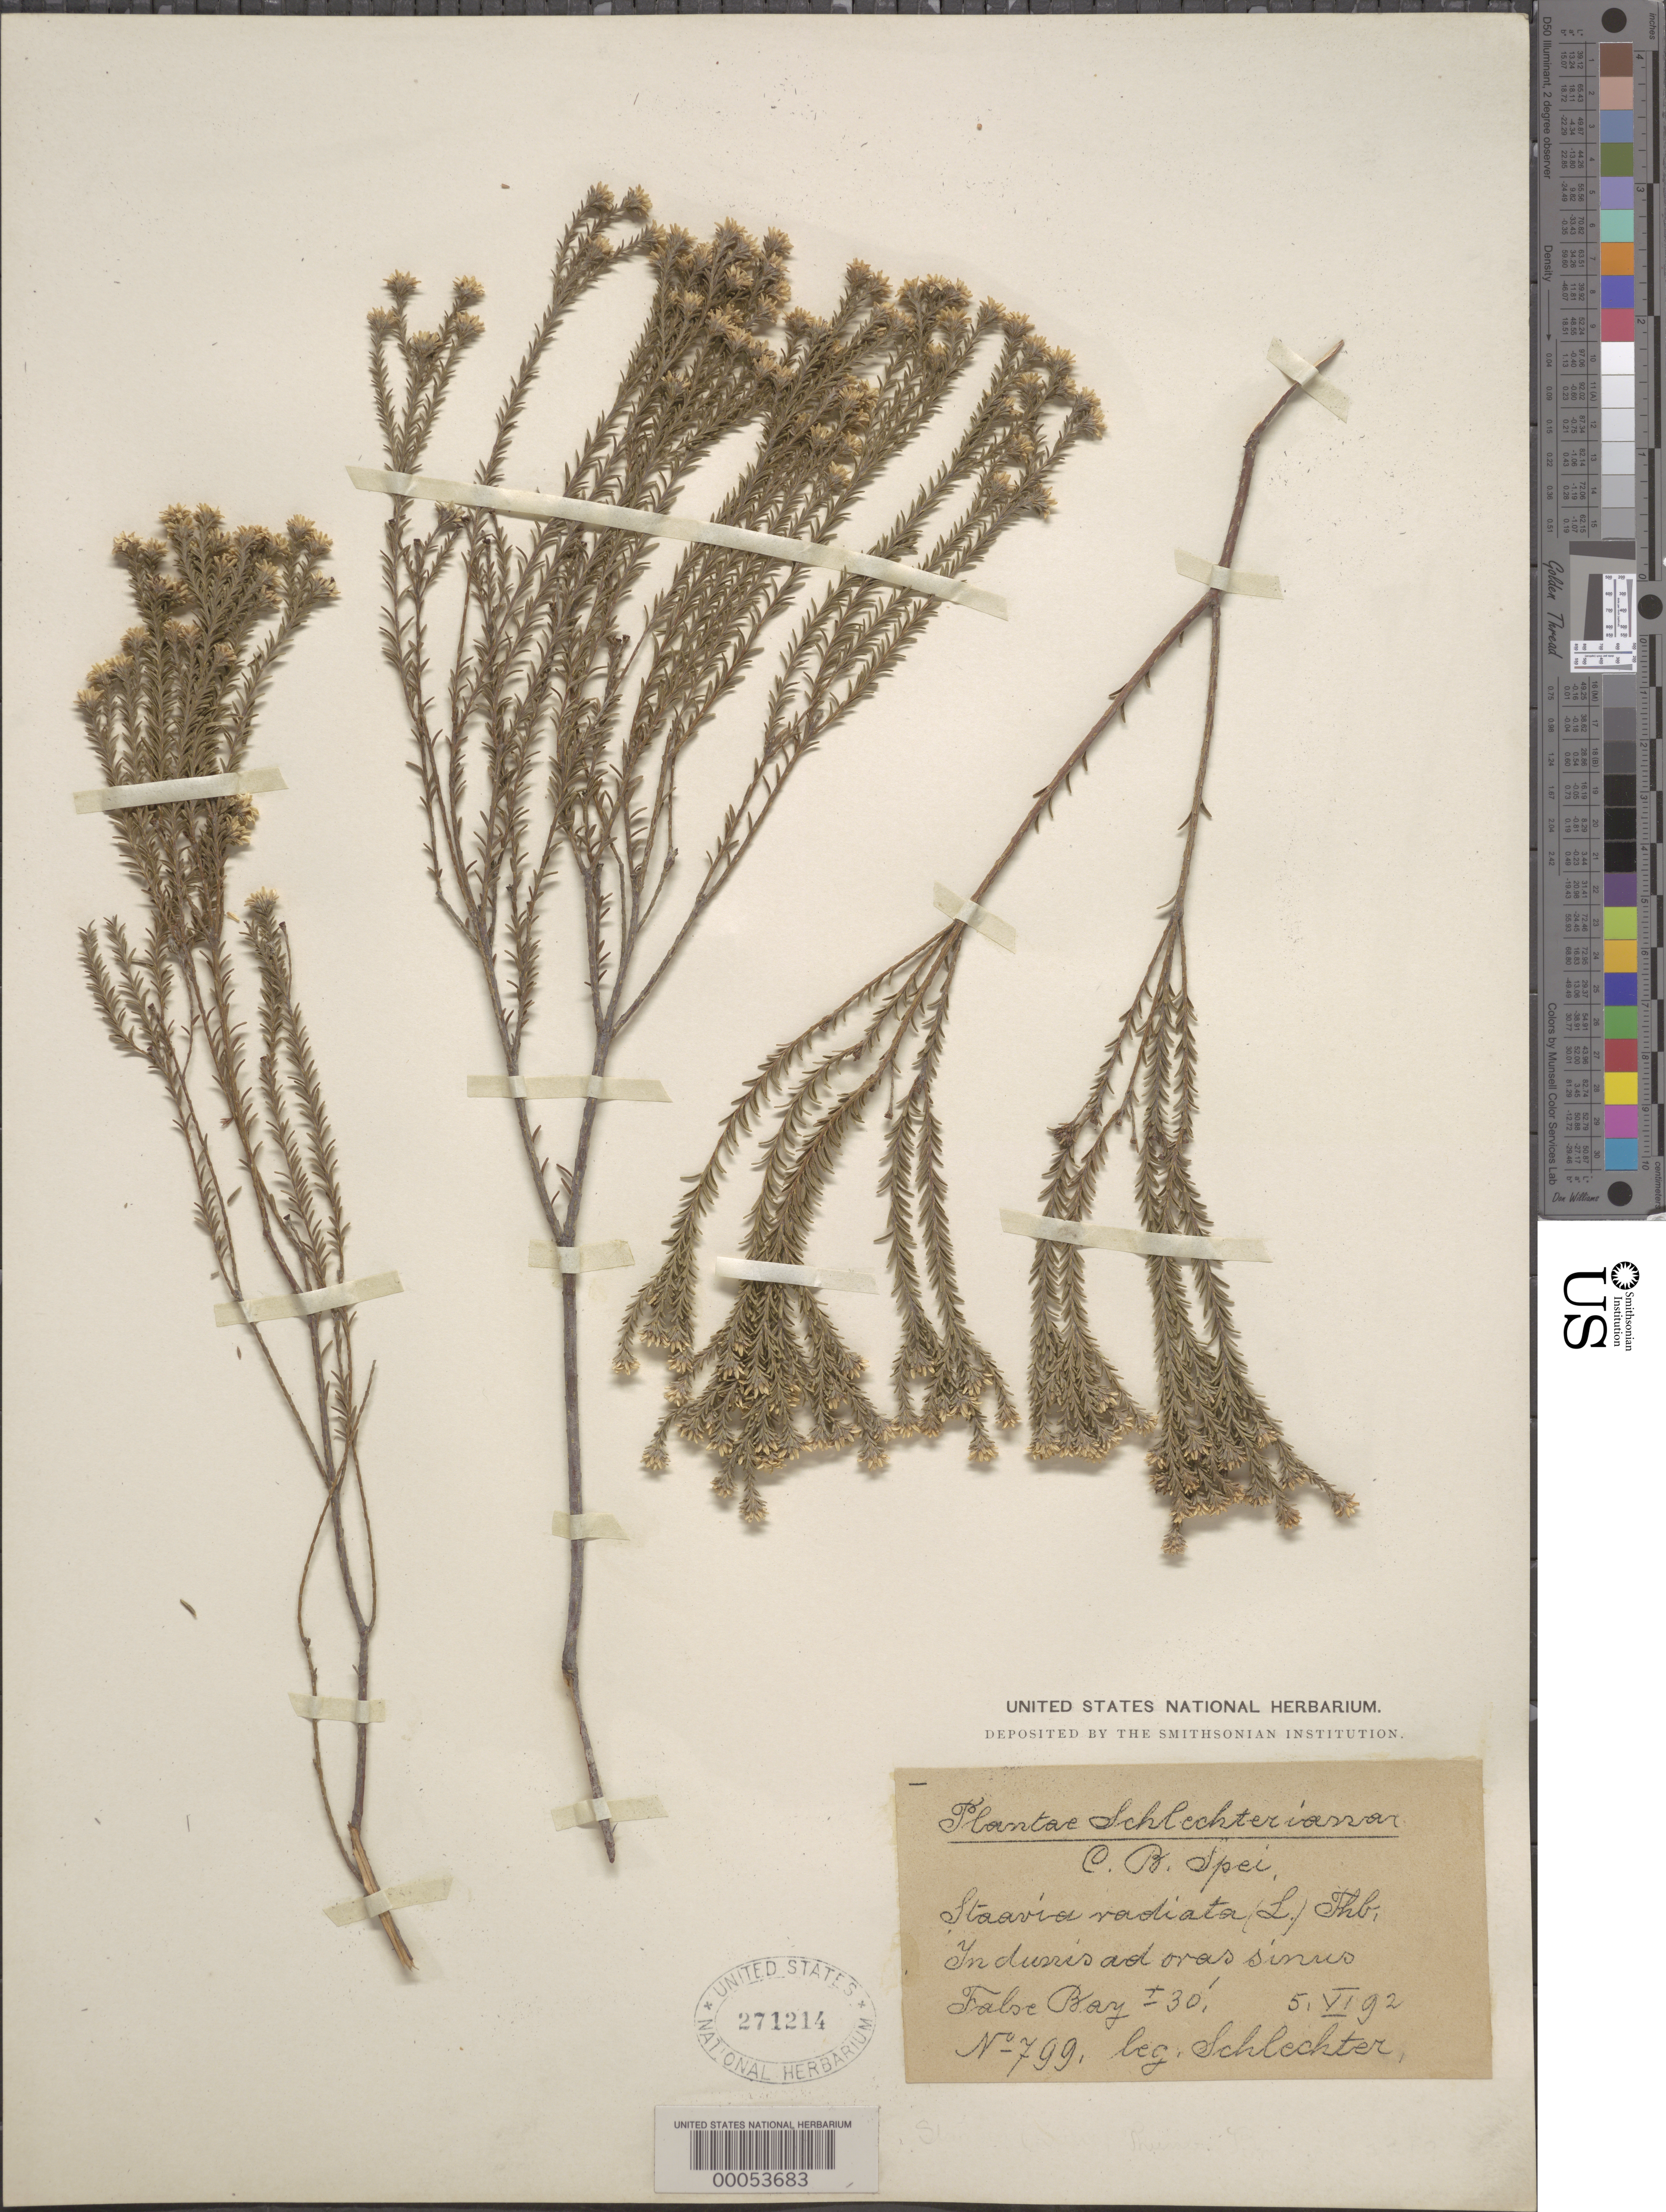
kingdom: Plantae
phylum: Tracheophyta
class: Magnoliopsida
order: Bruniales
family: Bruniaceae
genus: Staavia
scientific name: Staavia radiata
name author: (L.) Dahl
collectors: Schlechter, --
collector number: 799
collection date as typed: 05 Jun 1892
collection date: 1892-06-05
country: South Africa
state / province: Western Cape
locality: False Bay. C.B. Spei (Cape of Good Hope).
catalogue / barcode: US 271214